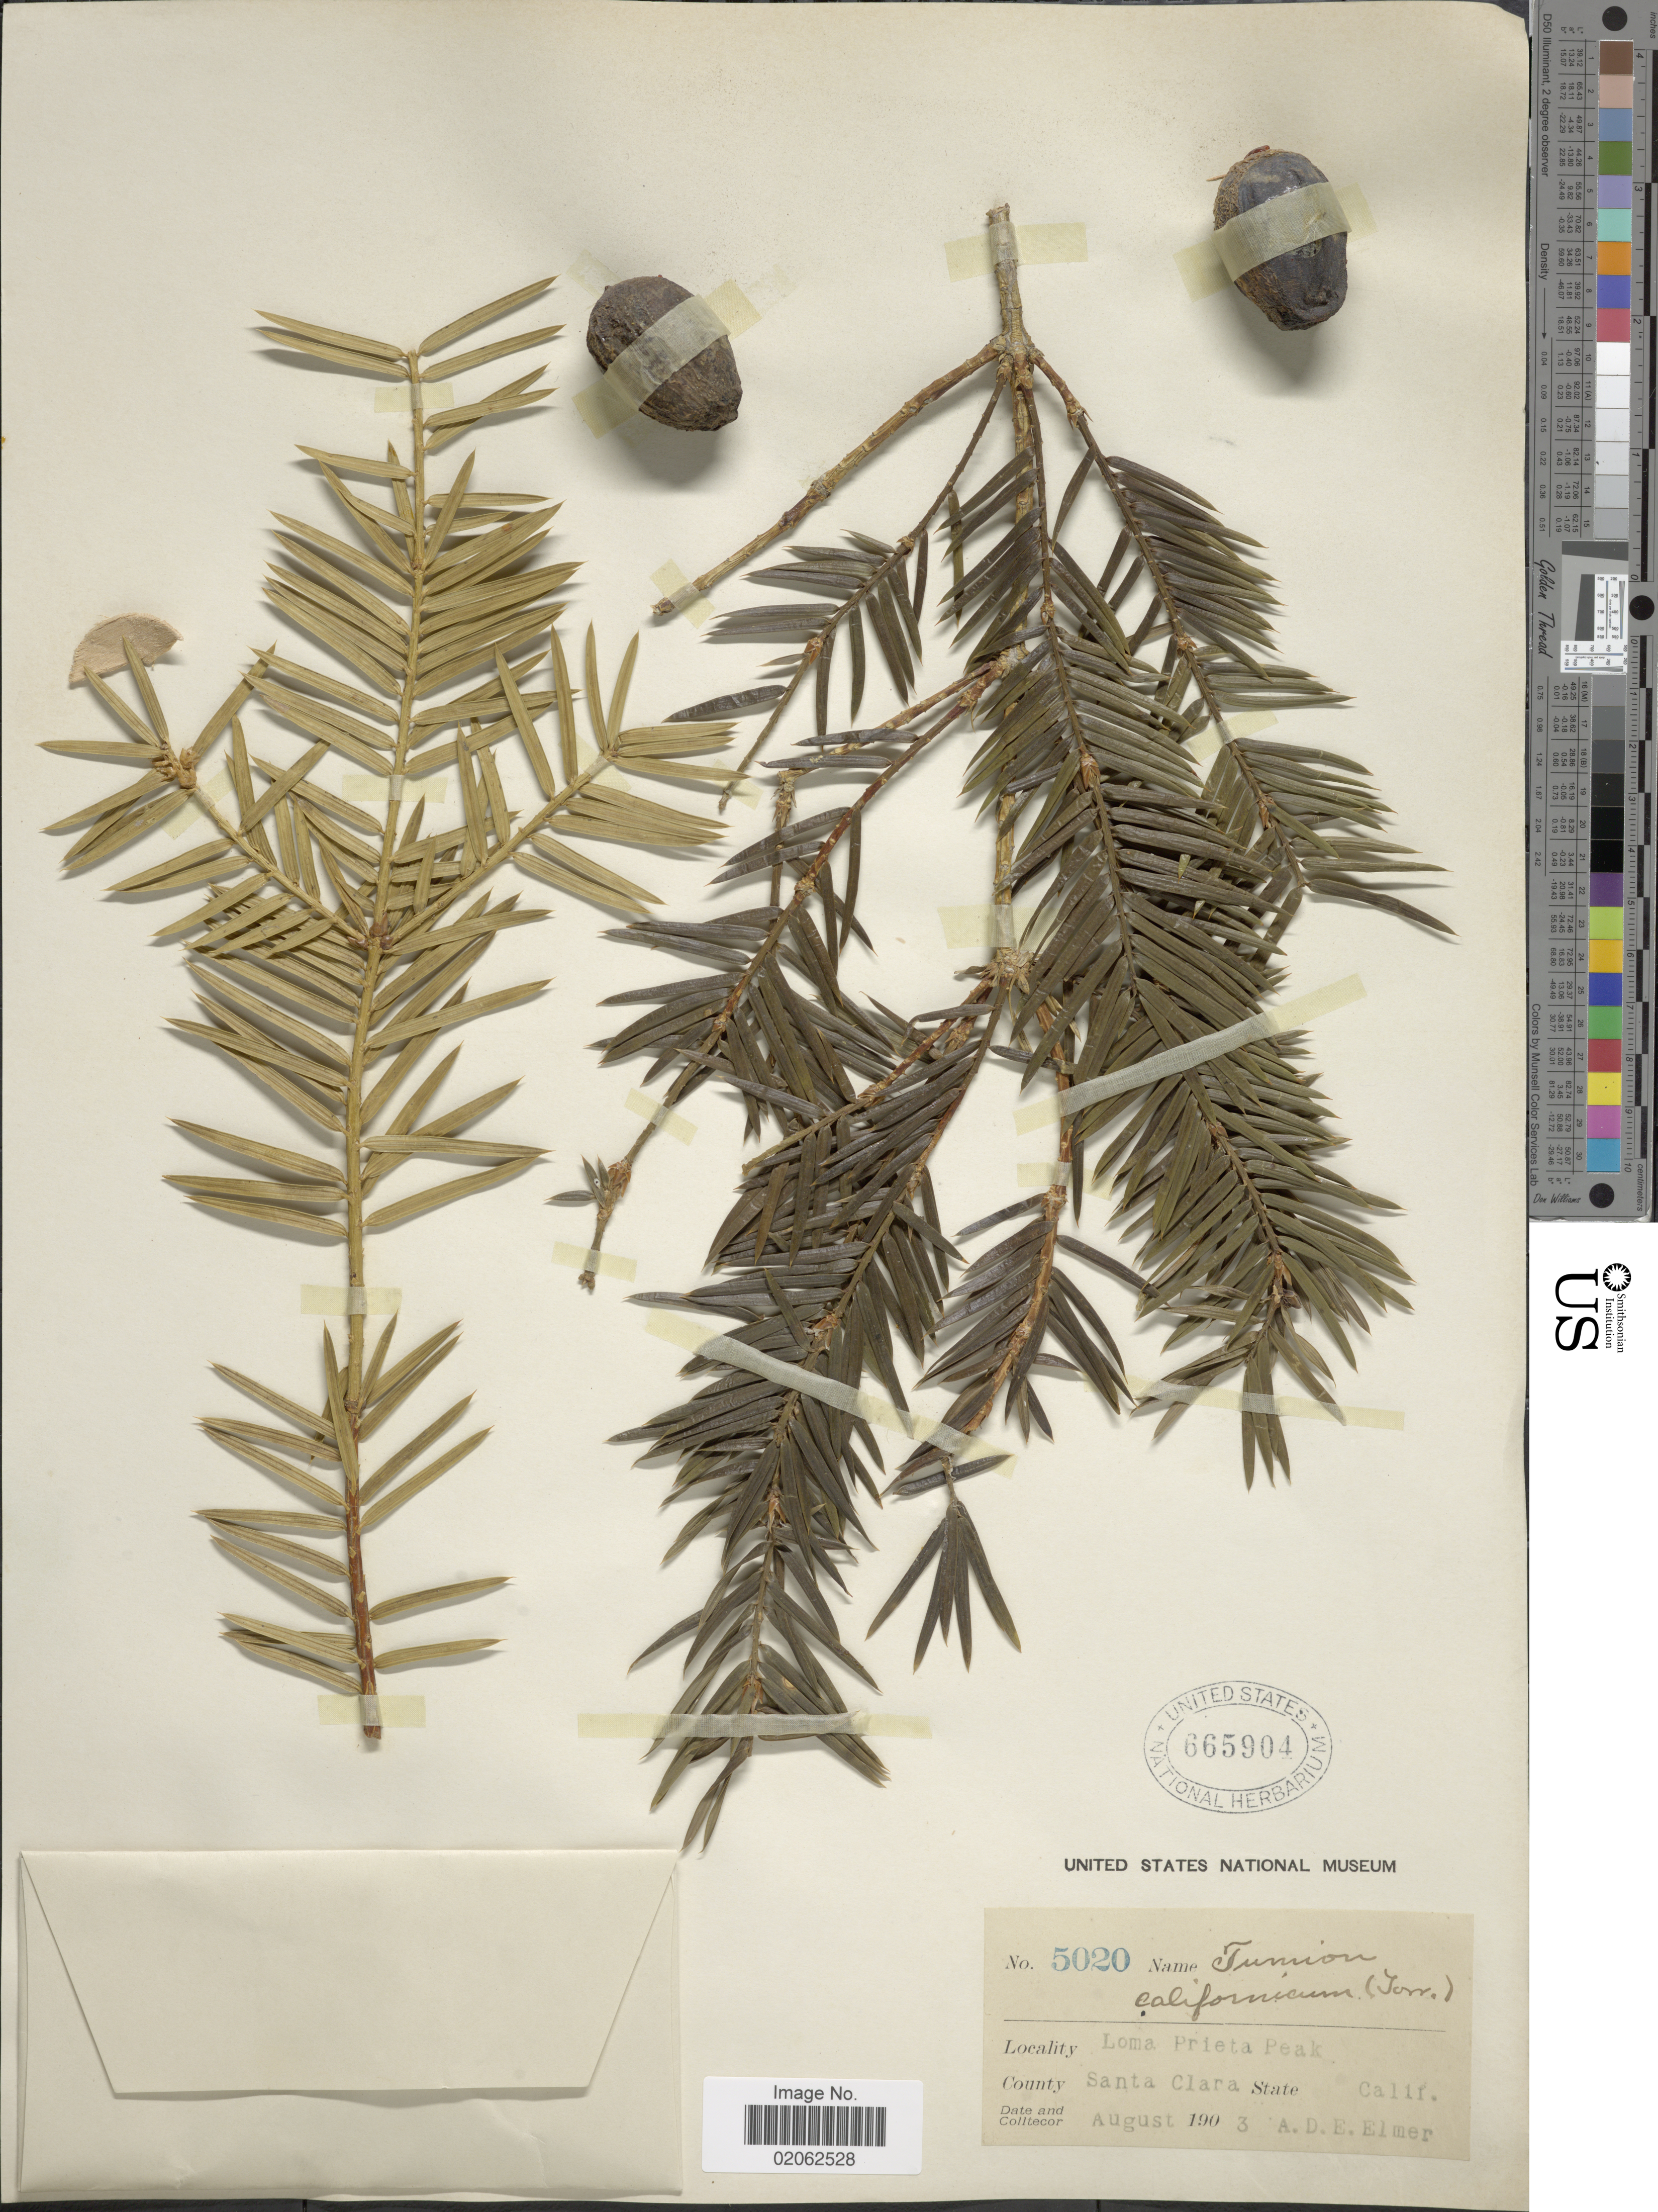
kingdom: Plantae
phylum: Tracheophyta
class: Pinopsida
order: Pinales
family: Taxaceae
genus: Torreya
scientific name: Torreya californica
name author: Torr.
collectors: A. D. E. Elmer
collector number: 5020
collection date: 1903-08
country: United States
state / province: California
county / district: Santa Clara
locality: Loma Prieta Peak. County: Santa Clara. State: Calif.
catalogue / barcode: US 665904